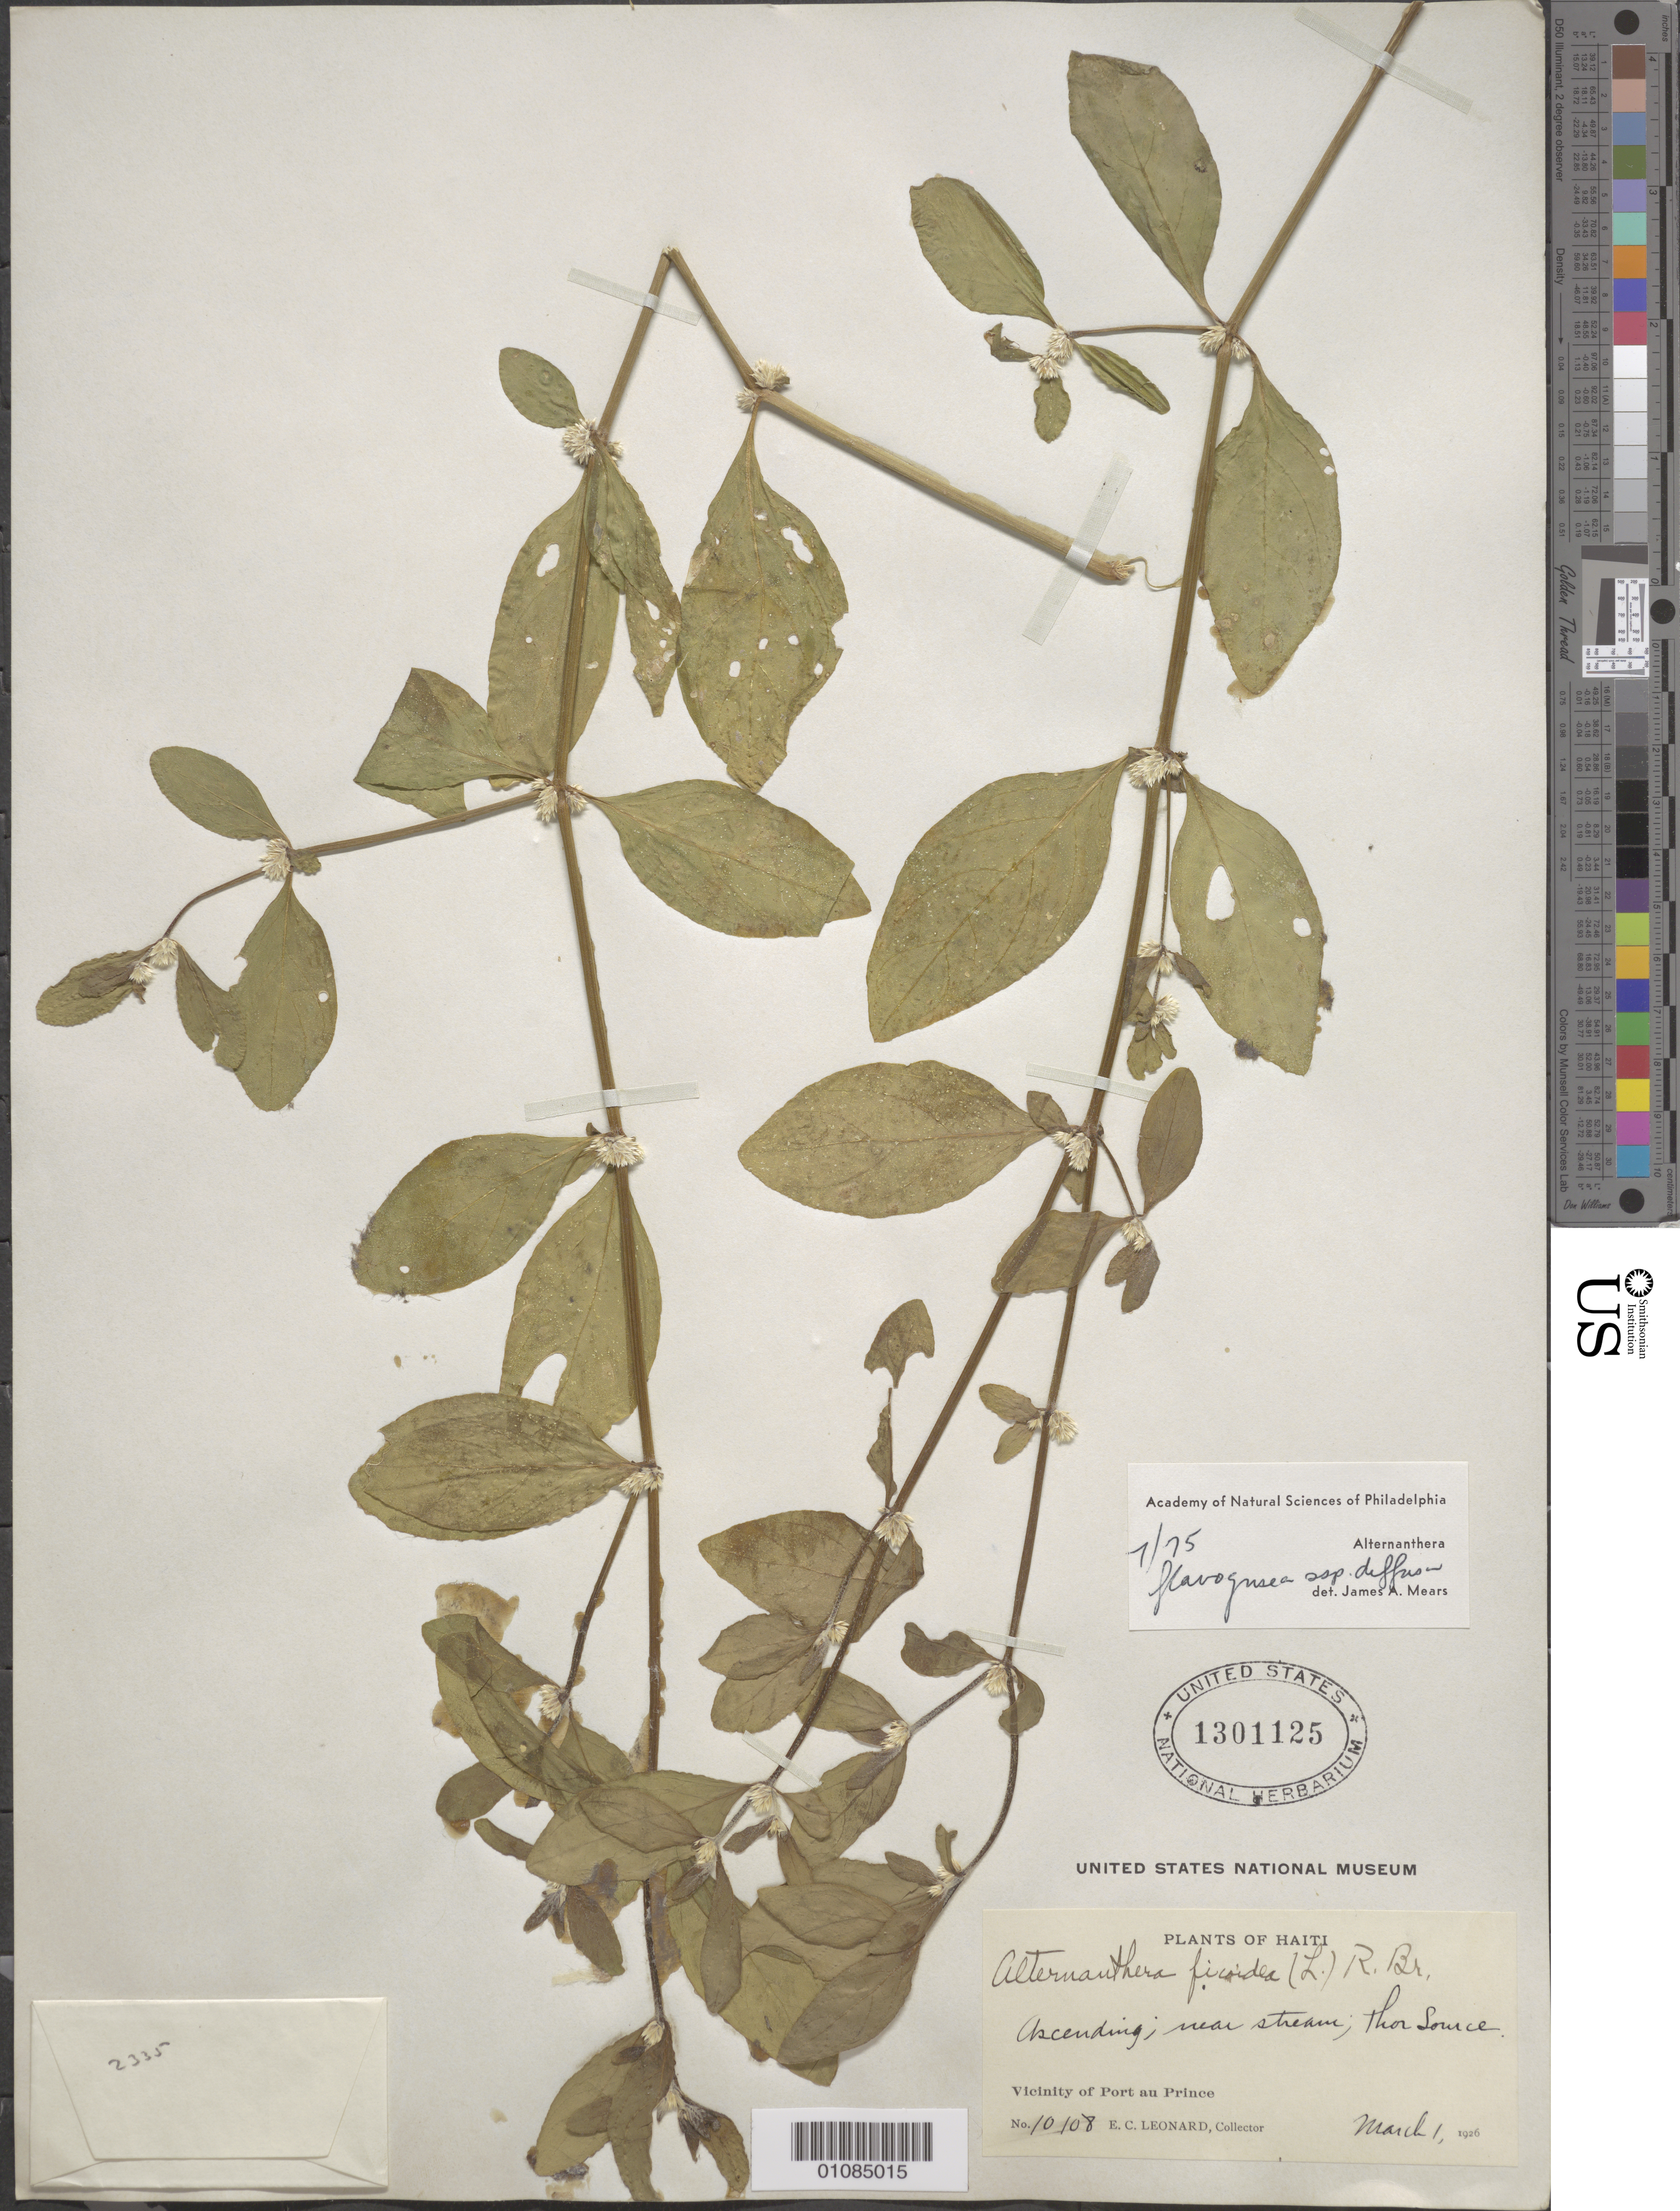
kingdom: Plantae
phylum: Tracheophyta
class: Magnoliopsida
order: Caryophyllales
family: Amaranthaceae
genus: Alternanthera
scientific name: Alternanthera flavogrisea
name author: Urb.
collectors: E. C. Leonard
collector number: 10108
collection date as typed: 01 Mar 1926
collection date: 1926-03-01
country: Haiti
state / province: Óuest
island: Hispaniola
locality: Vicinity of Port au Prince,. Thor Source.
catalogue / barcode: US 1301125